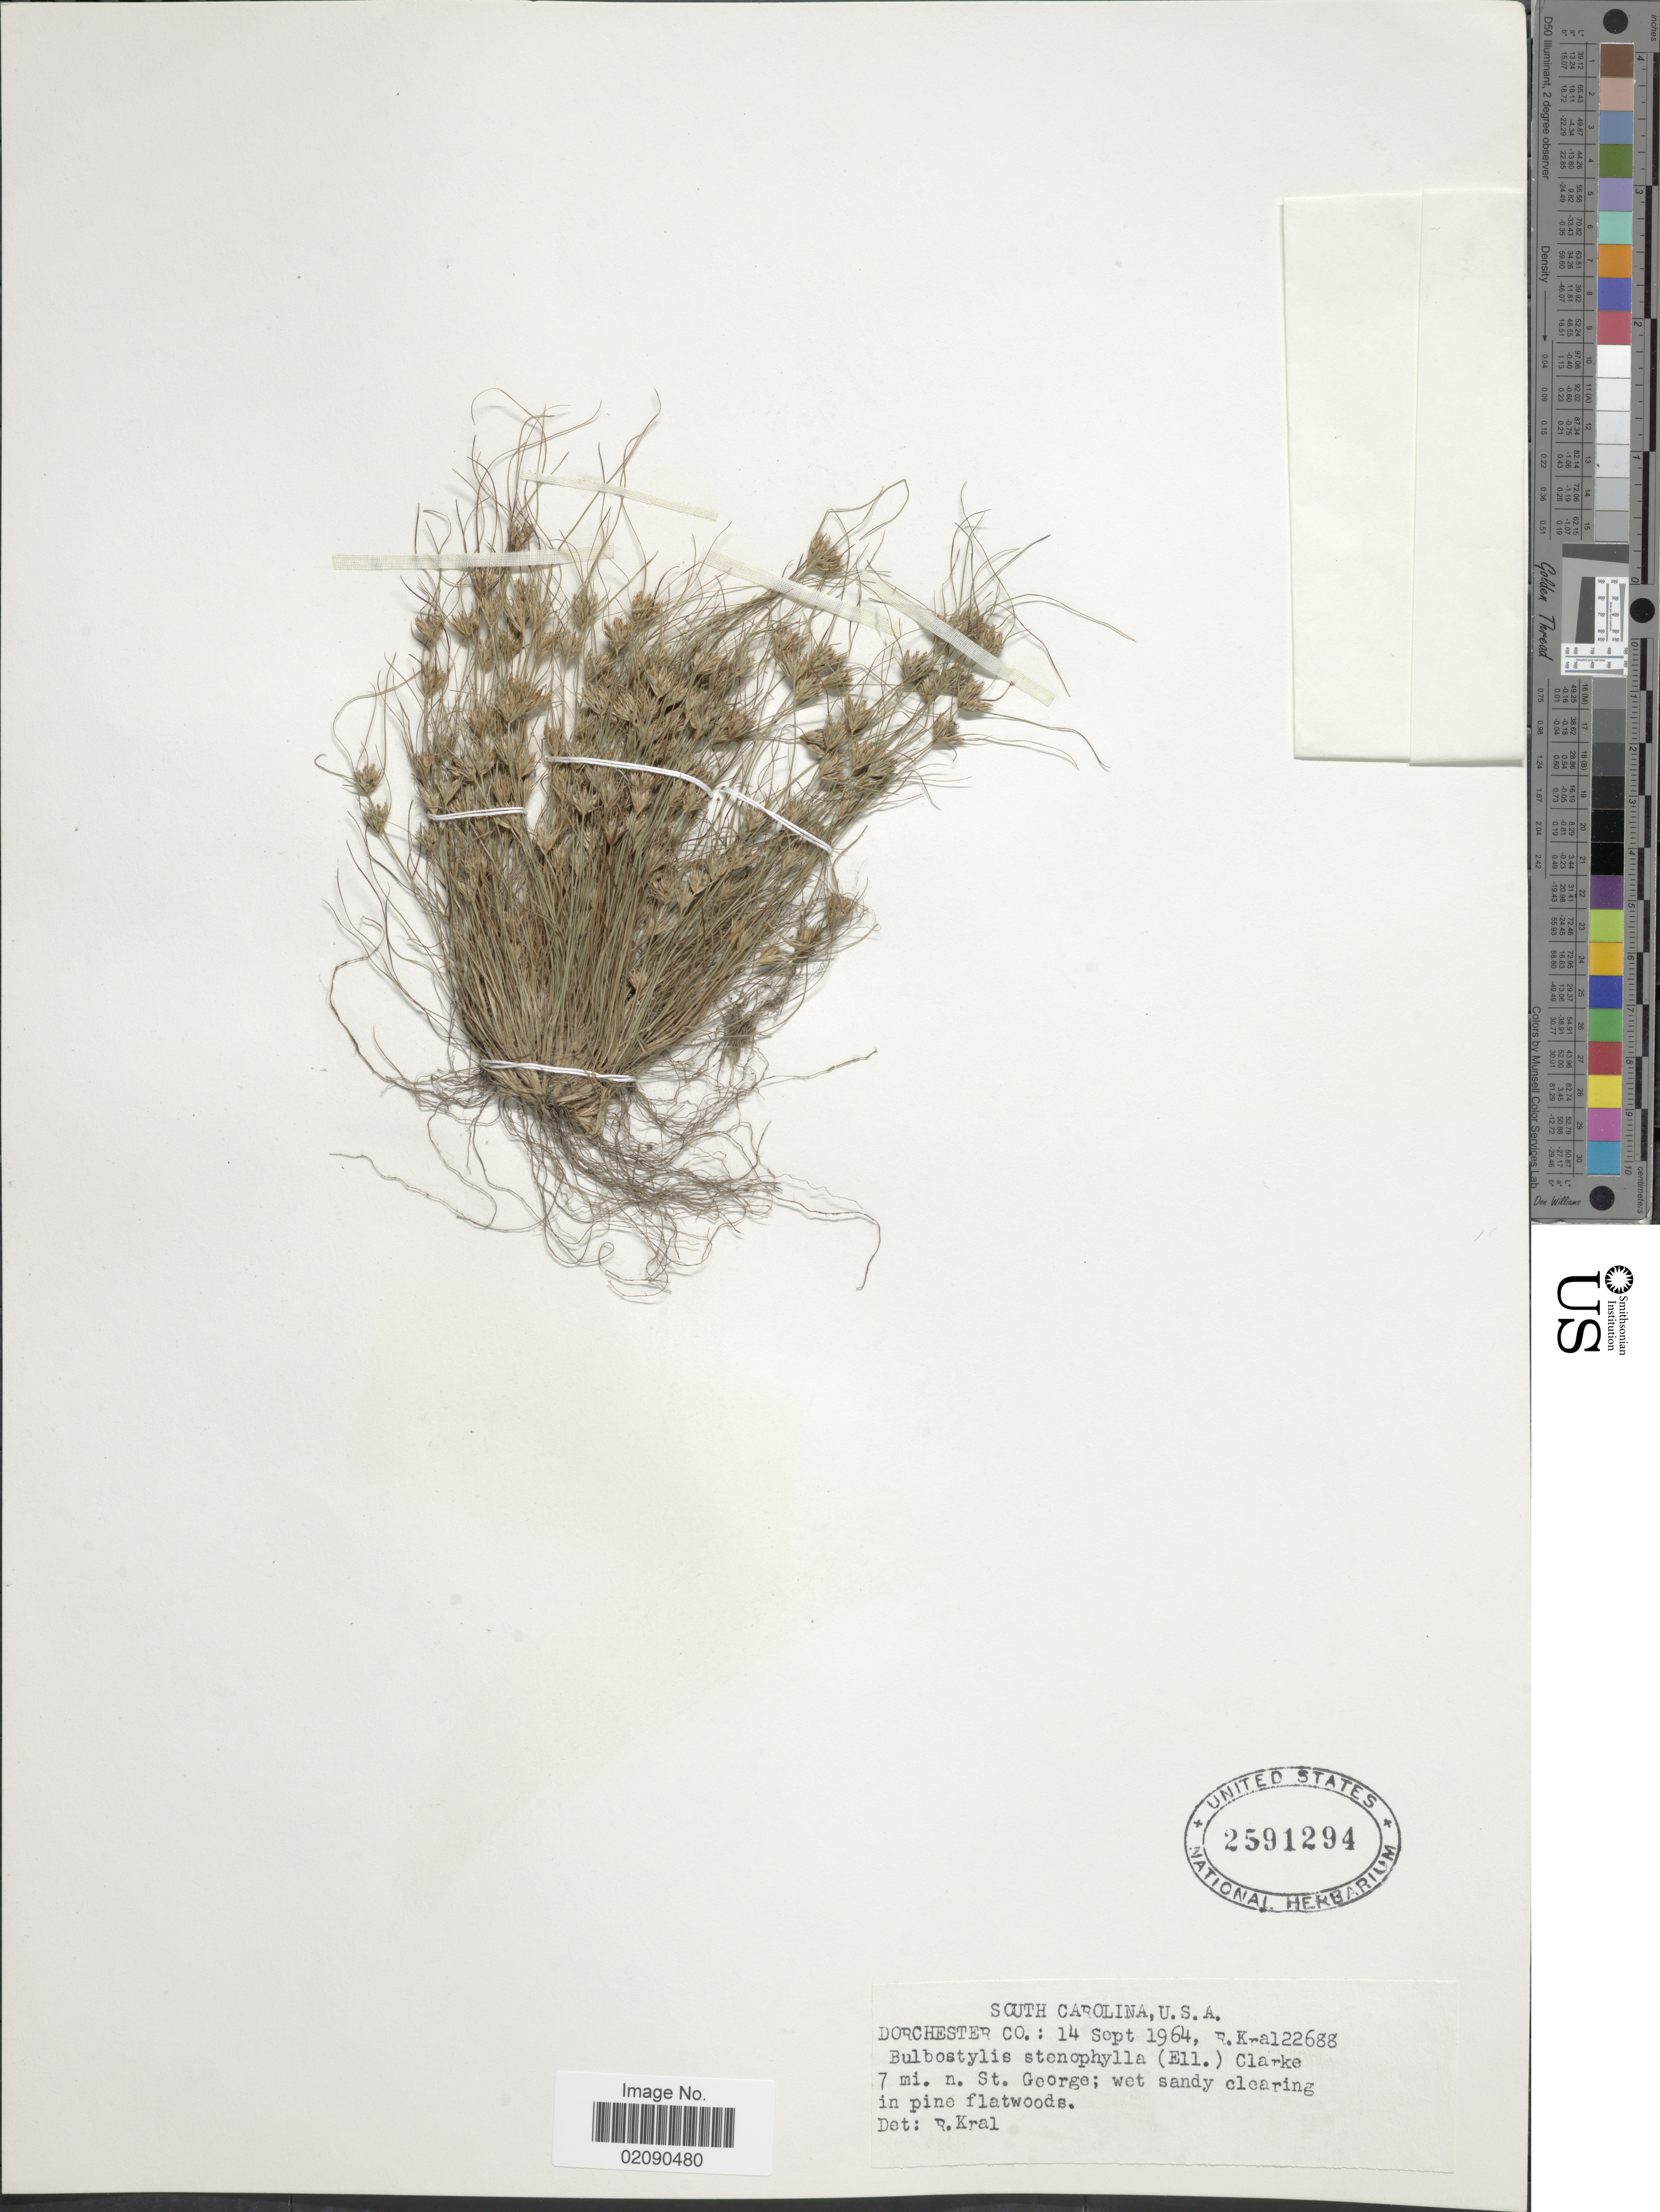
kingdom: Plantae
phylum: Tracheophyta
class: Liliopsida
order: Poales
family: Cyperaceae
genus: Bulbostylis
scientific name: Bulbostylis stenophylla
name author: (Elliott) C.B. Clarke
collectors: R. Kral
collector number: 22688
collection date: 1964-09-14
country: United States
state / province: South Carolina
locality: Dorchester Co; 7 mi n St. George; wet sandy clearing in pine flatwoods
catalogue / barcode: US 2591294